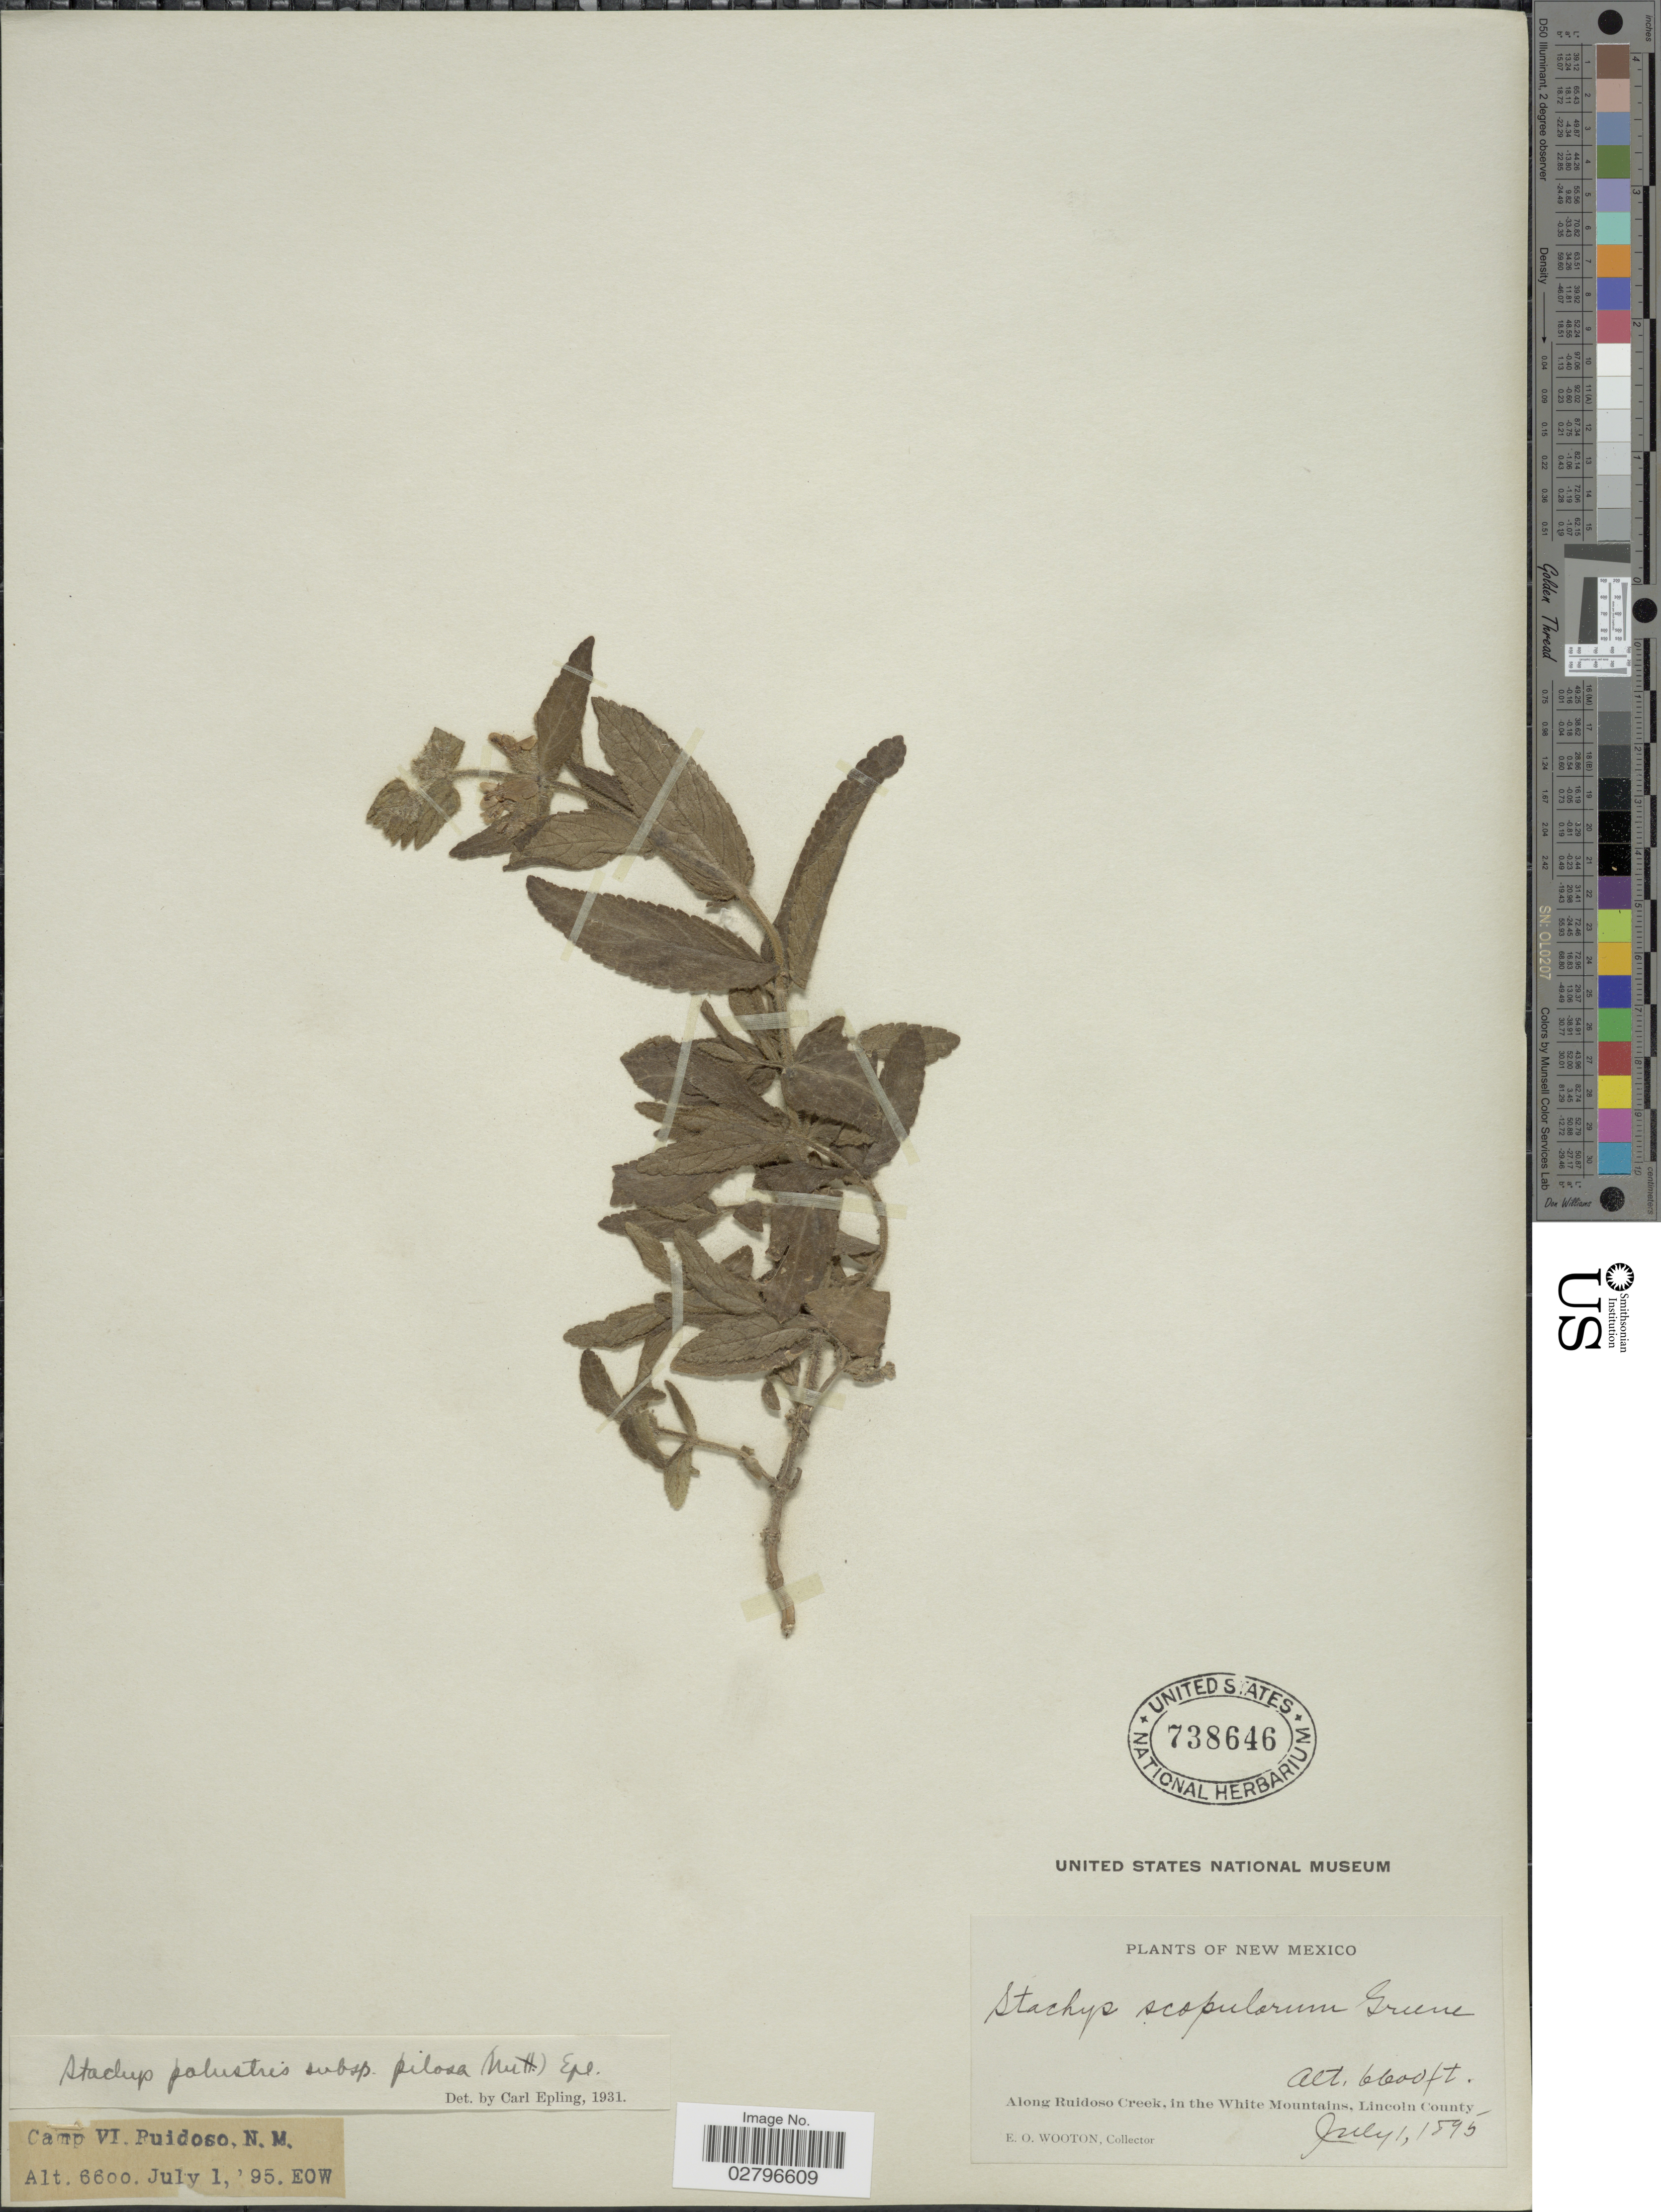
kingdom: Plantae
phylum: Tracheophyta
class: Magnoliopsida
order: Lamiales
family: Lamiaceae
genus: Stachys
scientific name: Stachys palustris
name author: L.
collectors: E. O. Wooton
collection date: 1895-07-01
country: United States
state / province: New Mexico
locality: Along Ruidoso Creek, in the White Mountains, Lincoln County. Camp VI. Ruidoso.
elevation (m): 2012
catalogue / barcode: US 738646